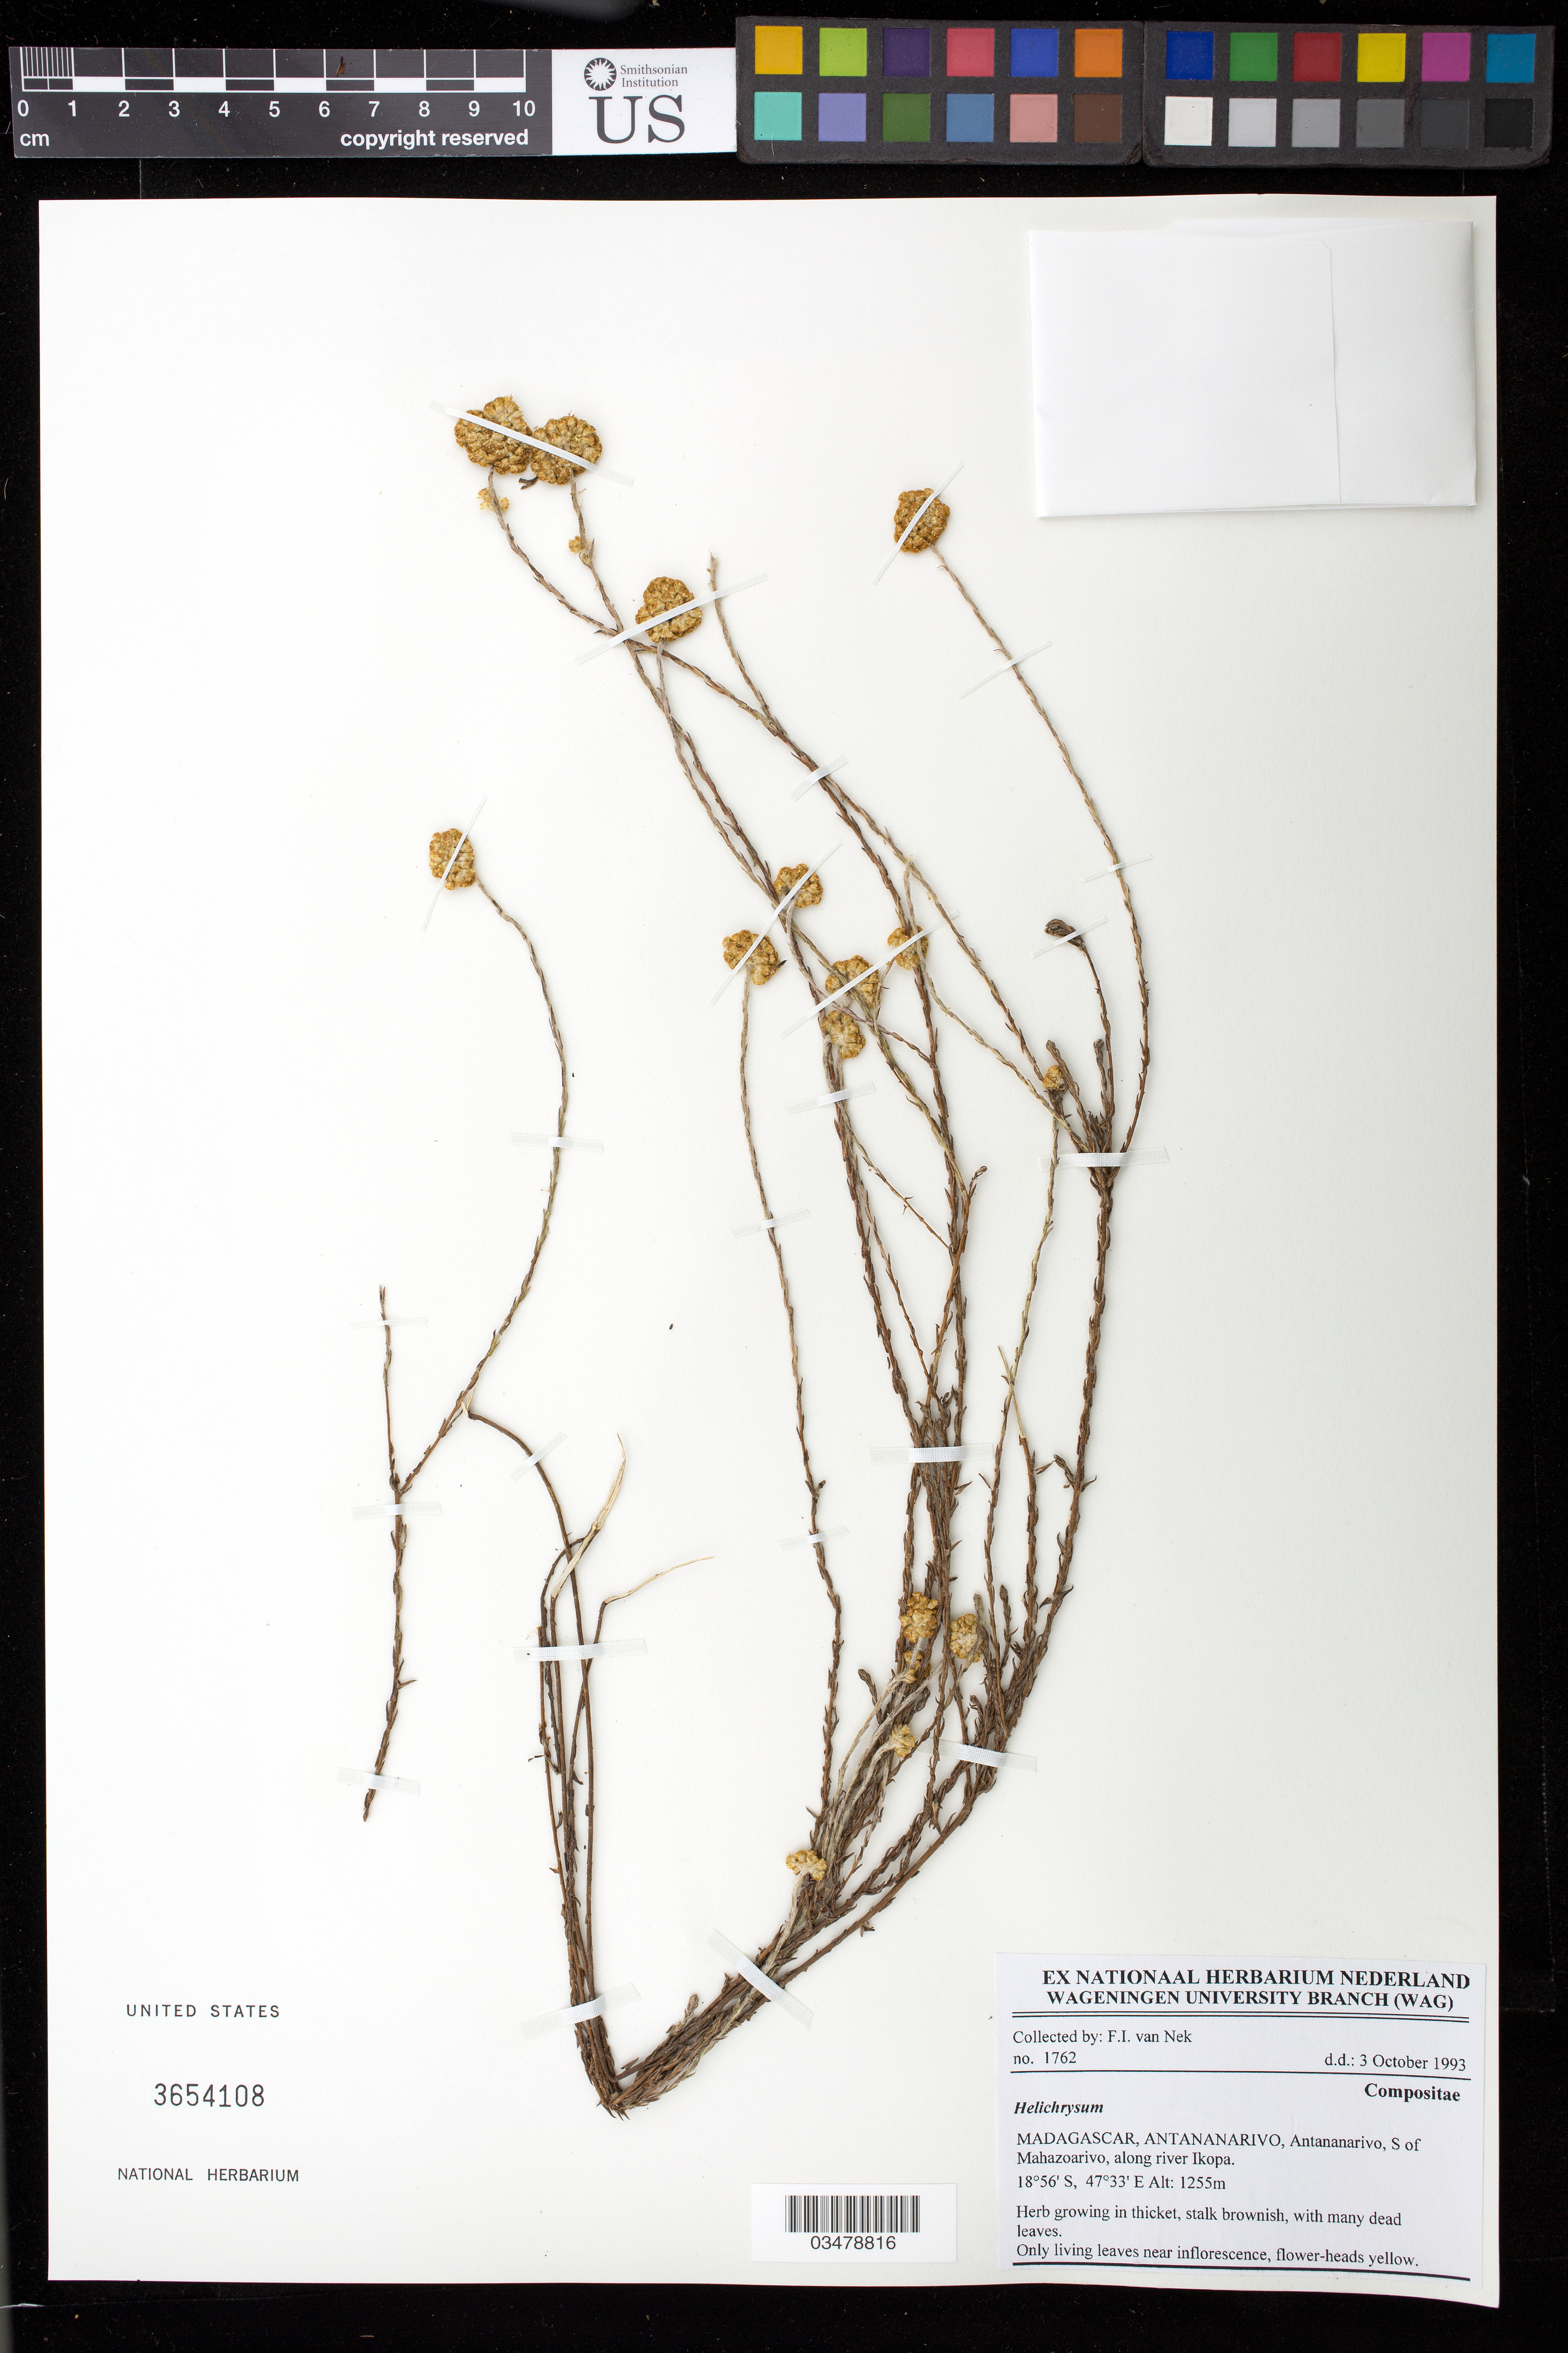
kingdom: Plantae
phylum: Tracheophyta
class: Magnoliopsida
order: Asterales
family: Asteraceae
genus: Helichrysum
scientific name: Helichrysum sp.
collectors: F. van Nek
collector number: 1762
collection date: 1993-10-03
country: Madagascar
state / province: Analamanga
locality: Antananarivo, S of Mahazoarivo, along river Ikopa.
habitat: In thicket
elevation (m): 1255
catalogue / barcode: US 3654108